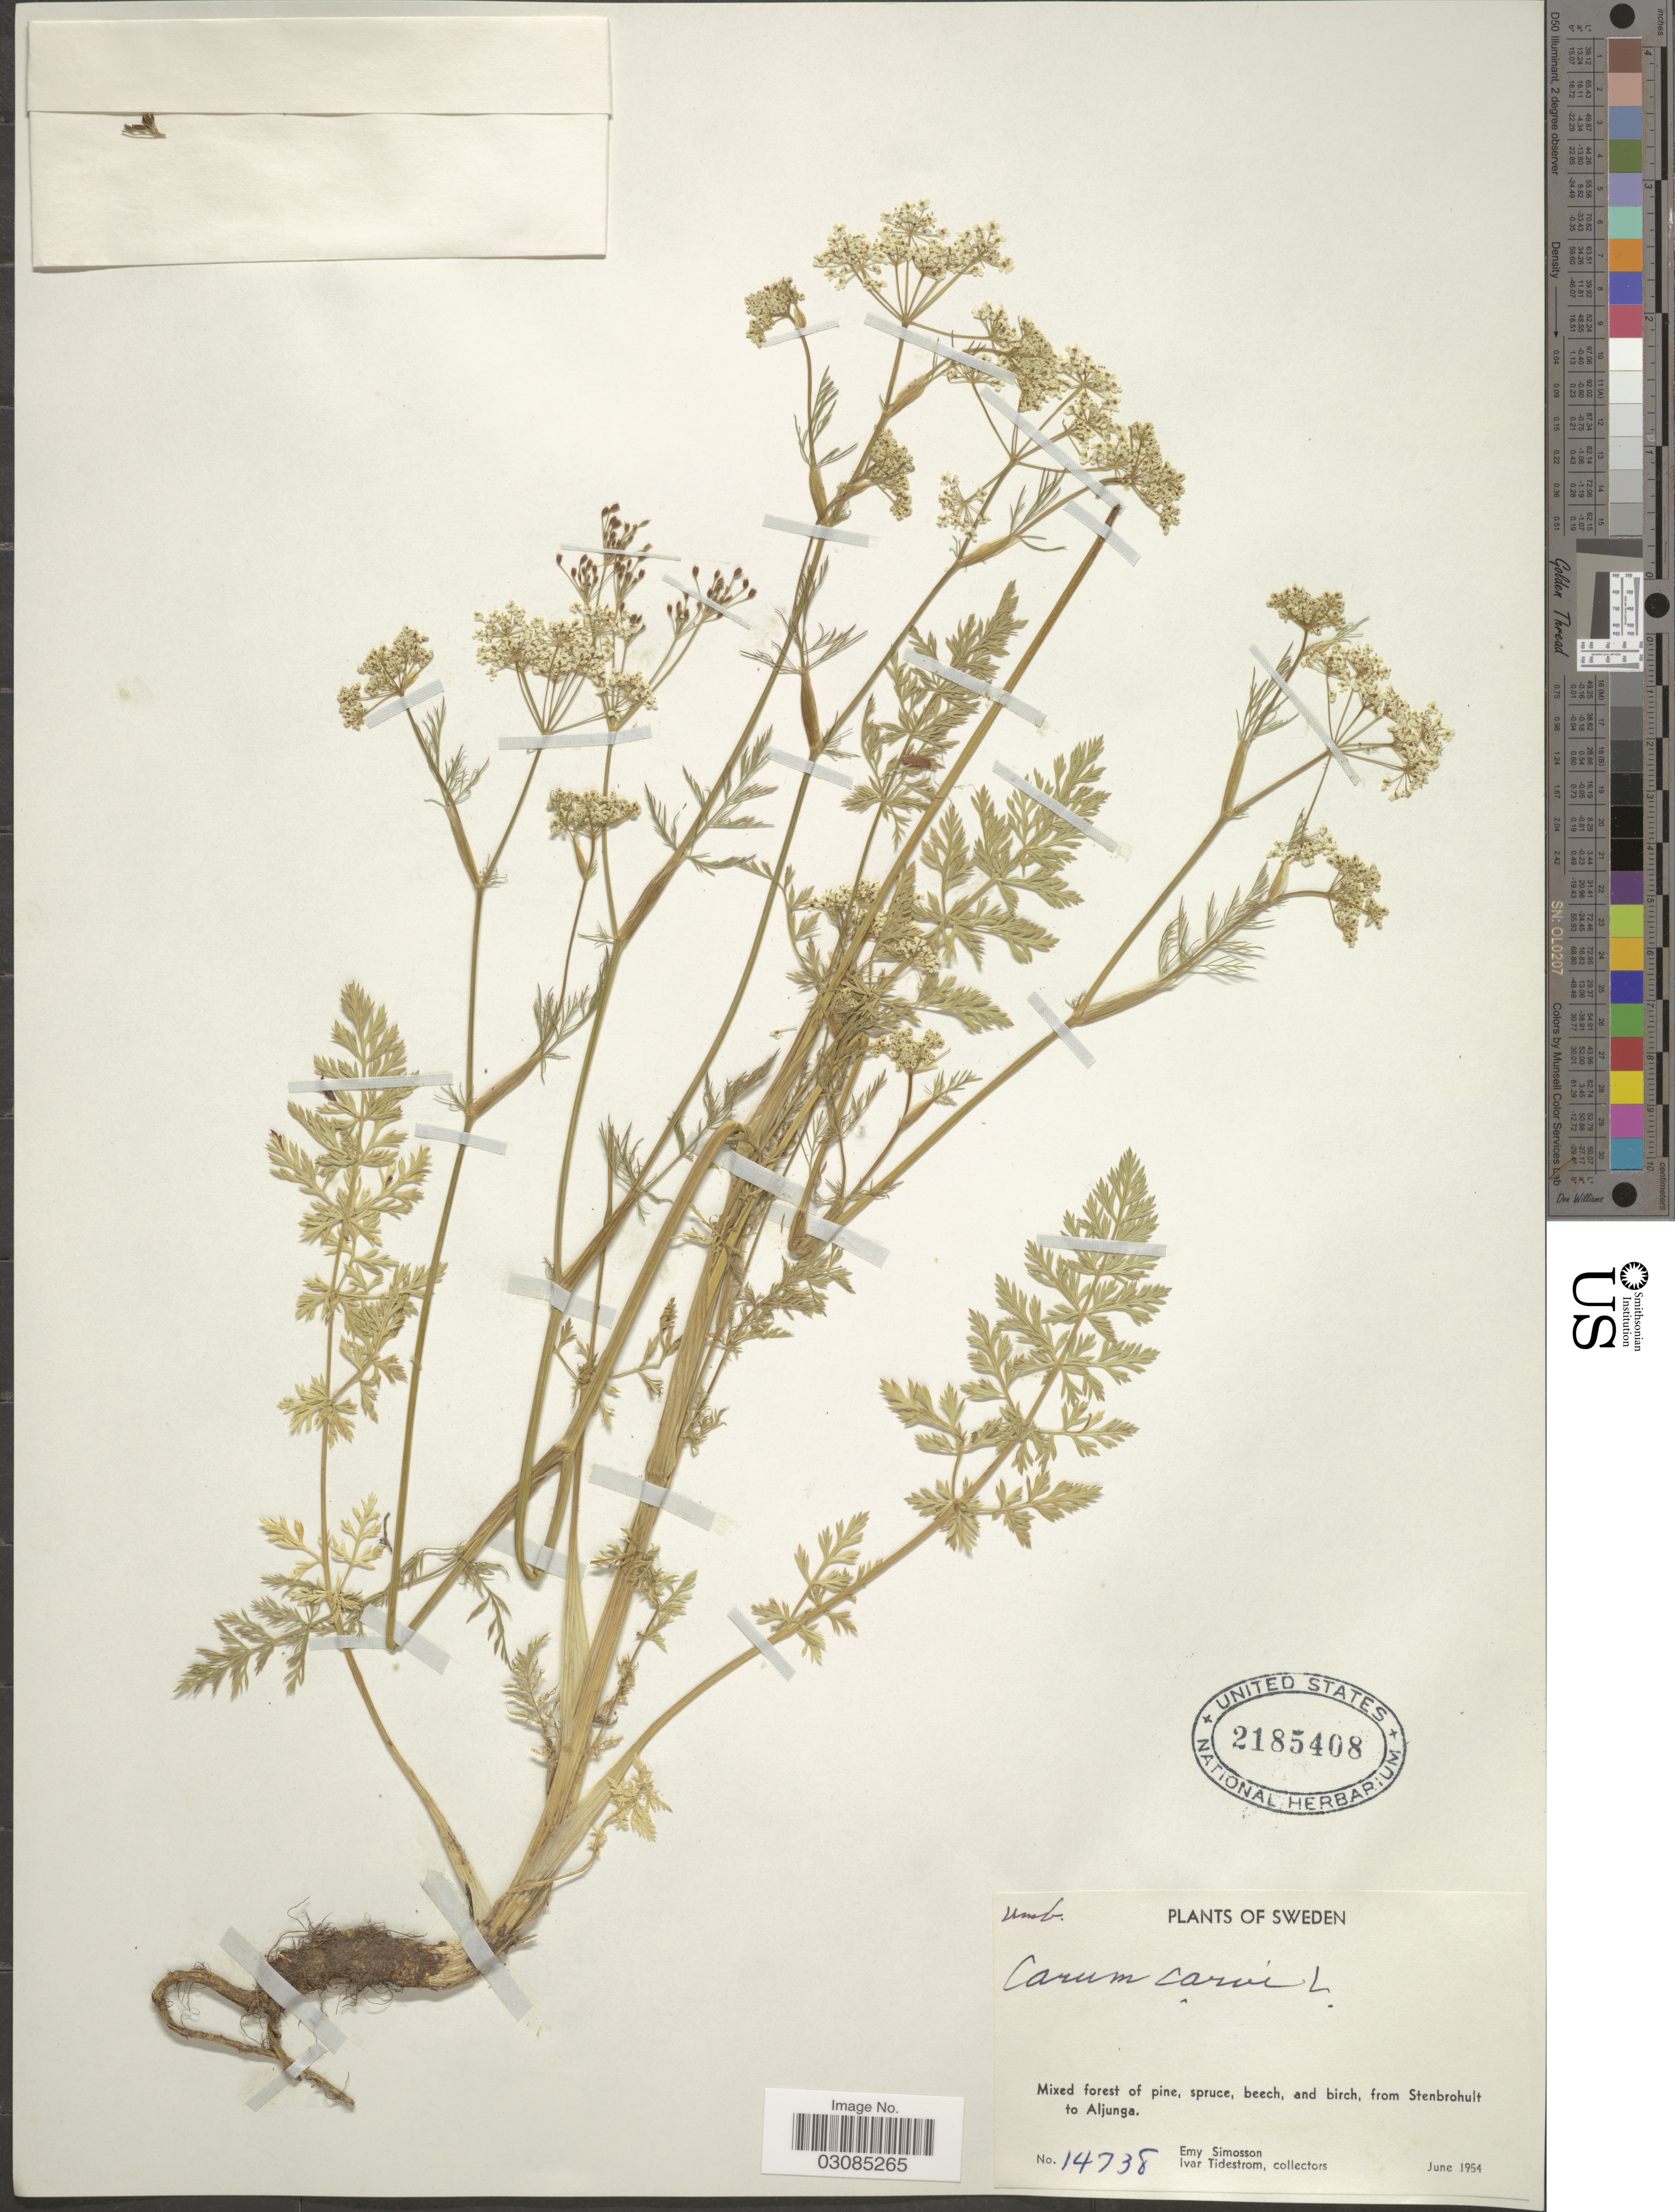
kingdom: Plantae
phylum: Tracheophyta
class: Magnoliopsida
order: Apiales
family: Apiaceae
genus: Carum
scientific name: Carum carvi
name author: L.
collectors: E. Simosson & I. F. Tidestrom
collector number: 14738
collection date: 1954-06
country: Sweden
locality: From Stenbrohult to Aljunga.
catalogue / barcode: US 2185408